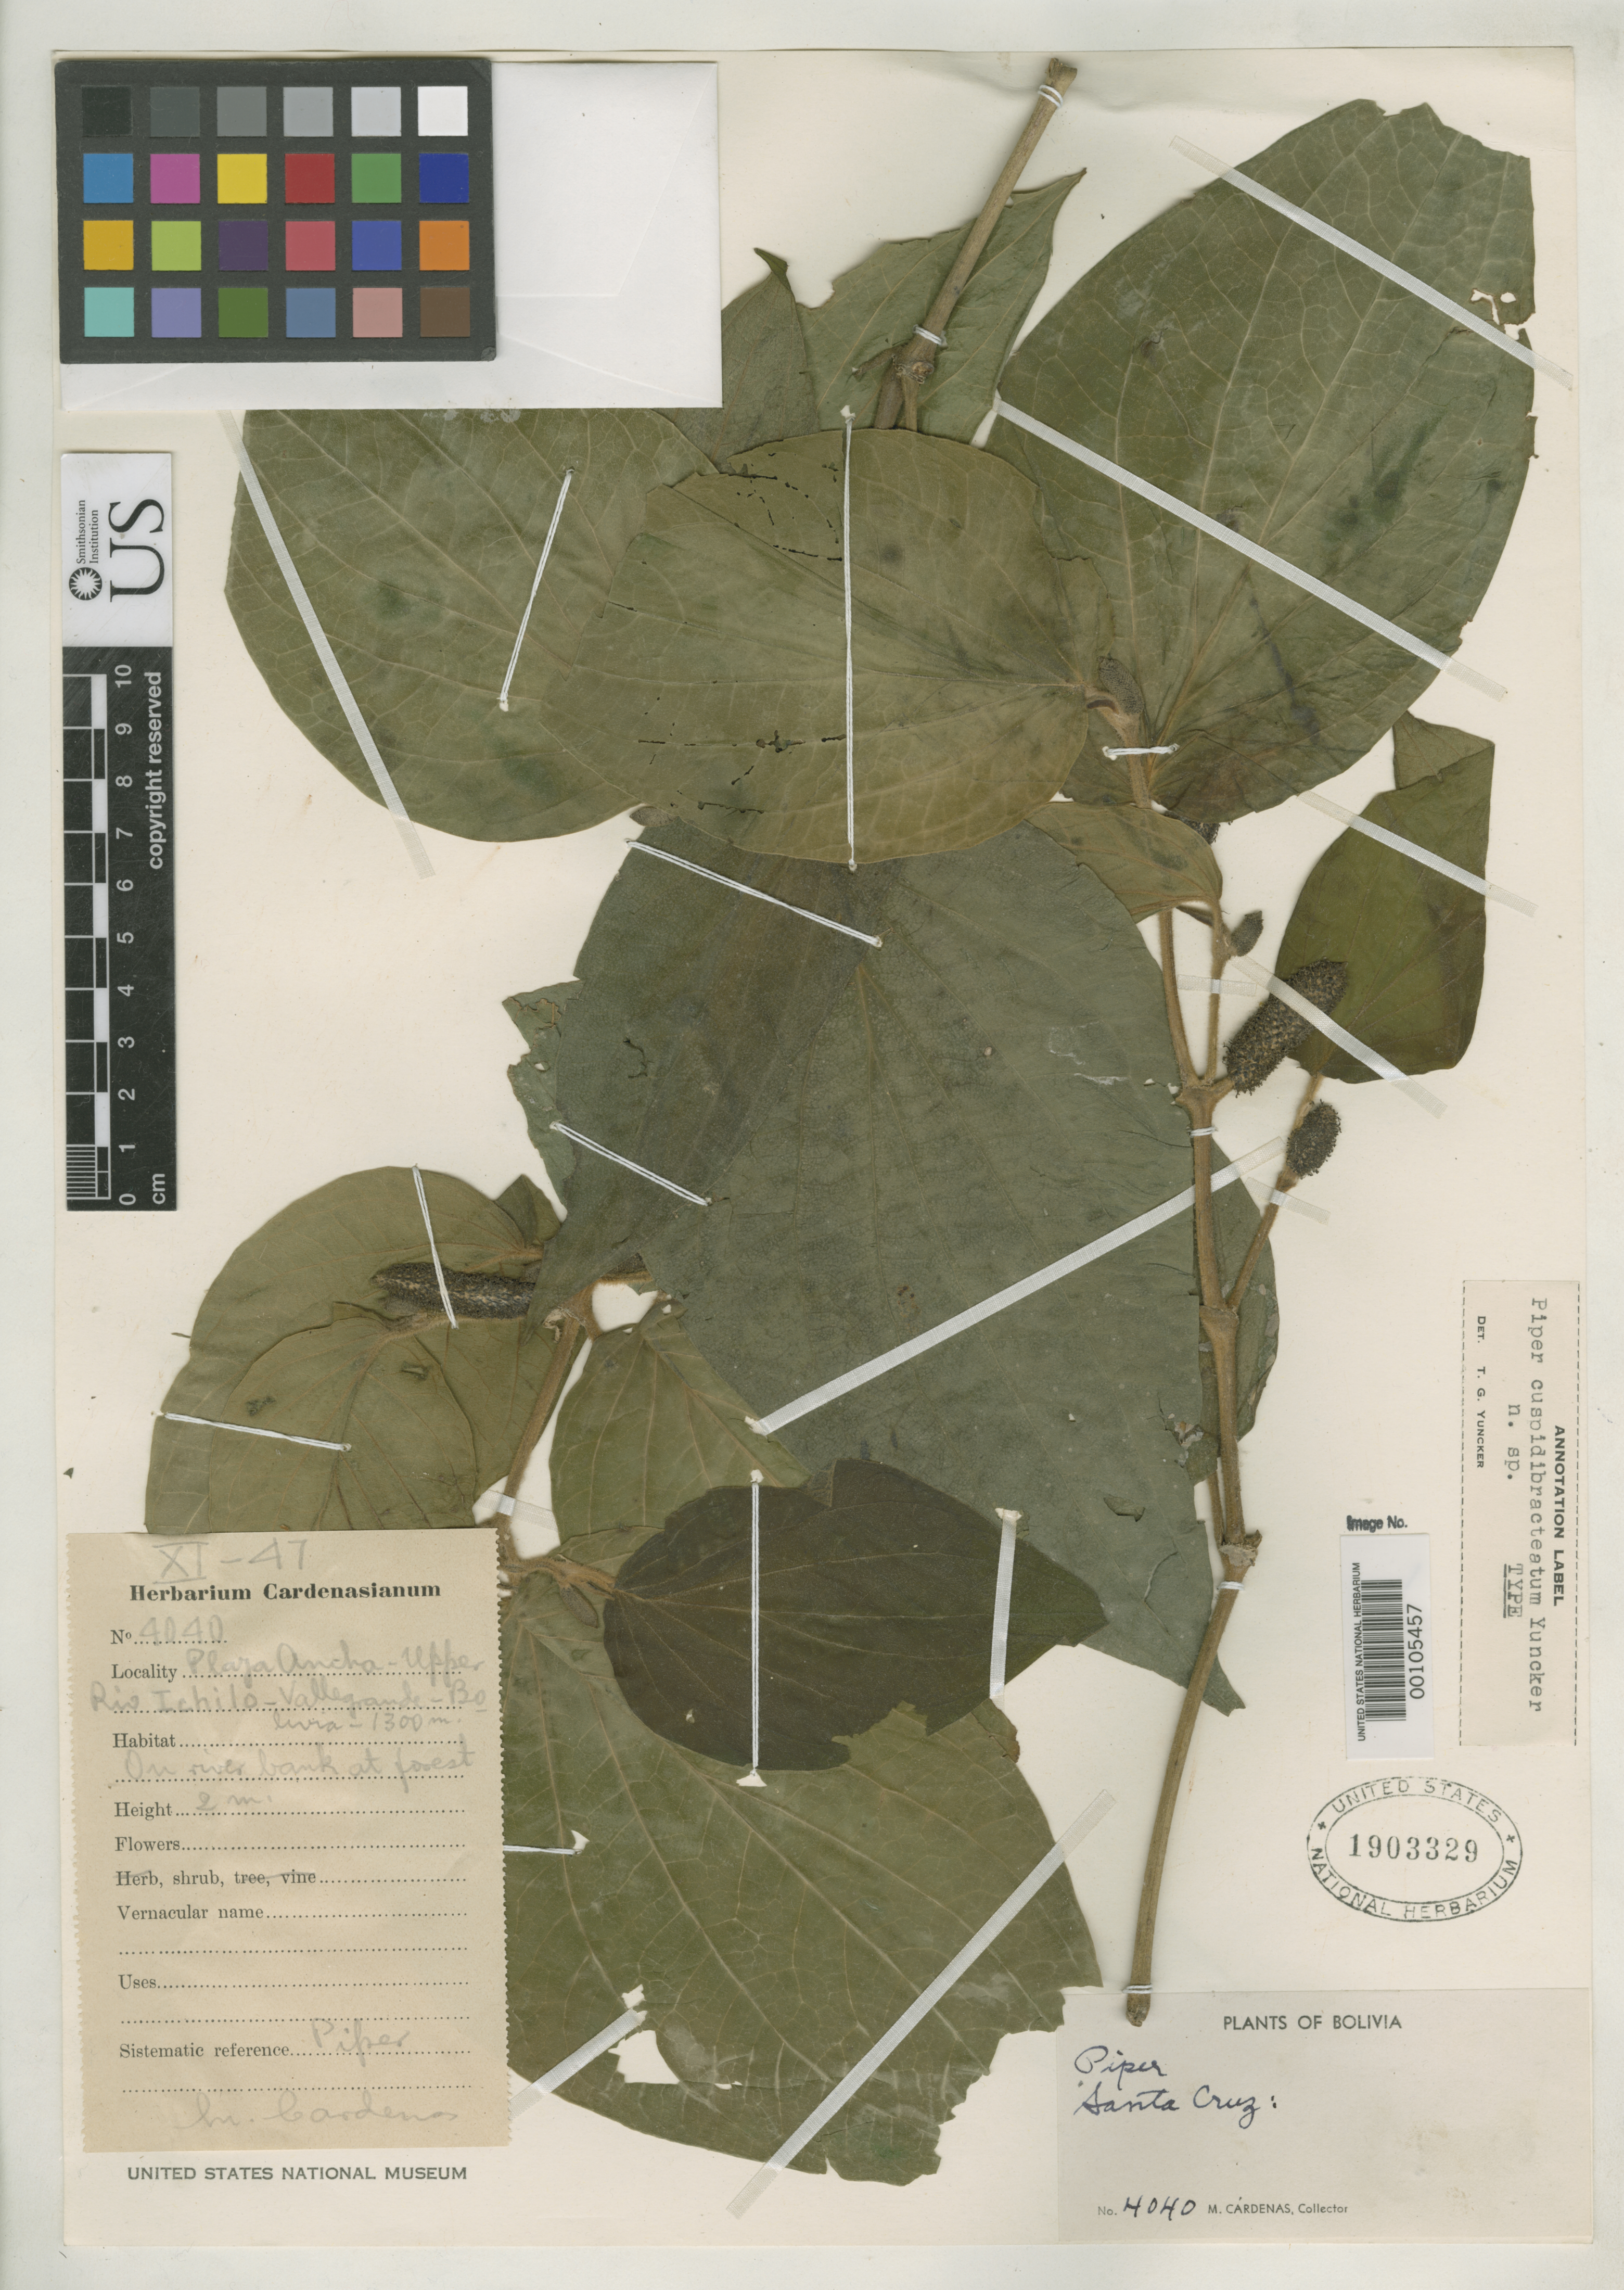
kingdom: Plantae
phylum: Tracheophyta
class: Magnoliopsida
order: Piperales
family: Piperaceae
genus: Piper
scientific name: Piper cuspidibracteatum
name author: Yunck.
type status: Holotype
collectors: M. Cárdenas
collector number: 4040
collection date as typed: Nov 1947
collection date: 1947-11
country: Bolivia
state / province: Santa Cruz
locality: Playa Ancha, Rio Ichilo, Valle Grande.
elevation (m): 1300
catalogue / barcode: US 1903329